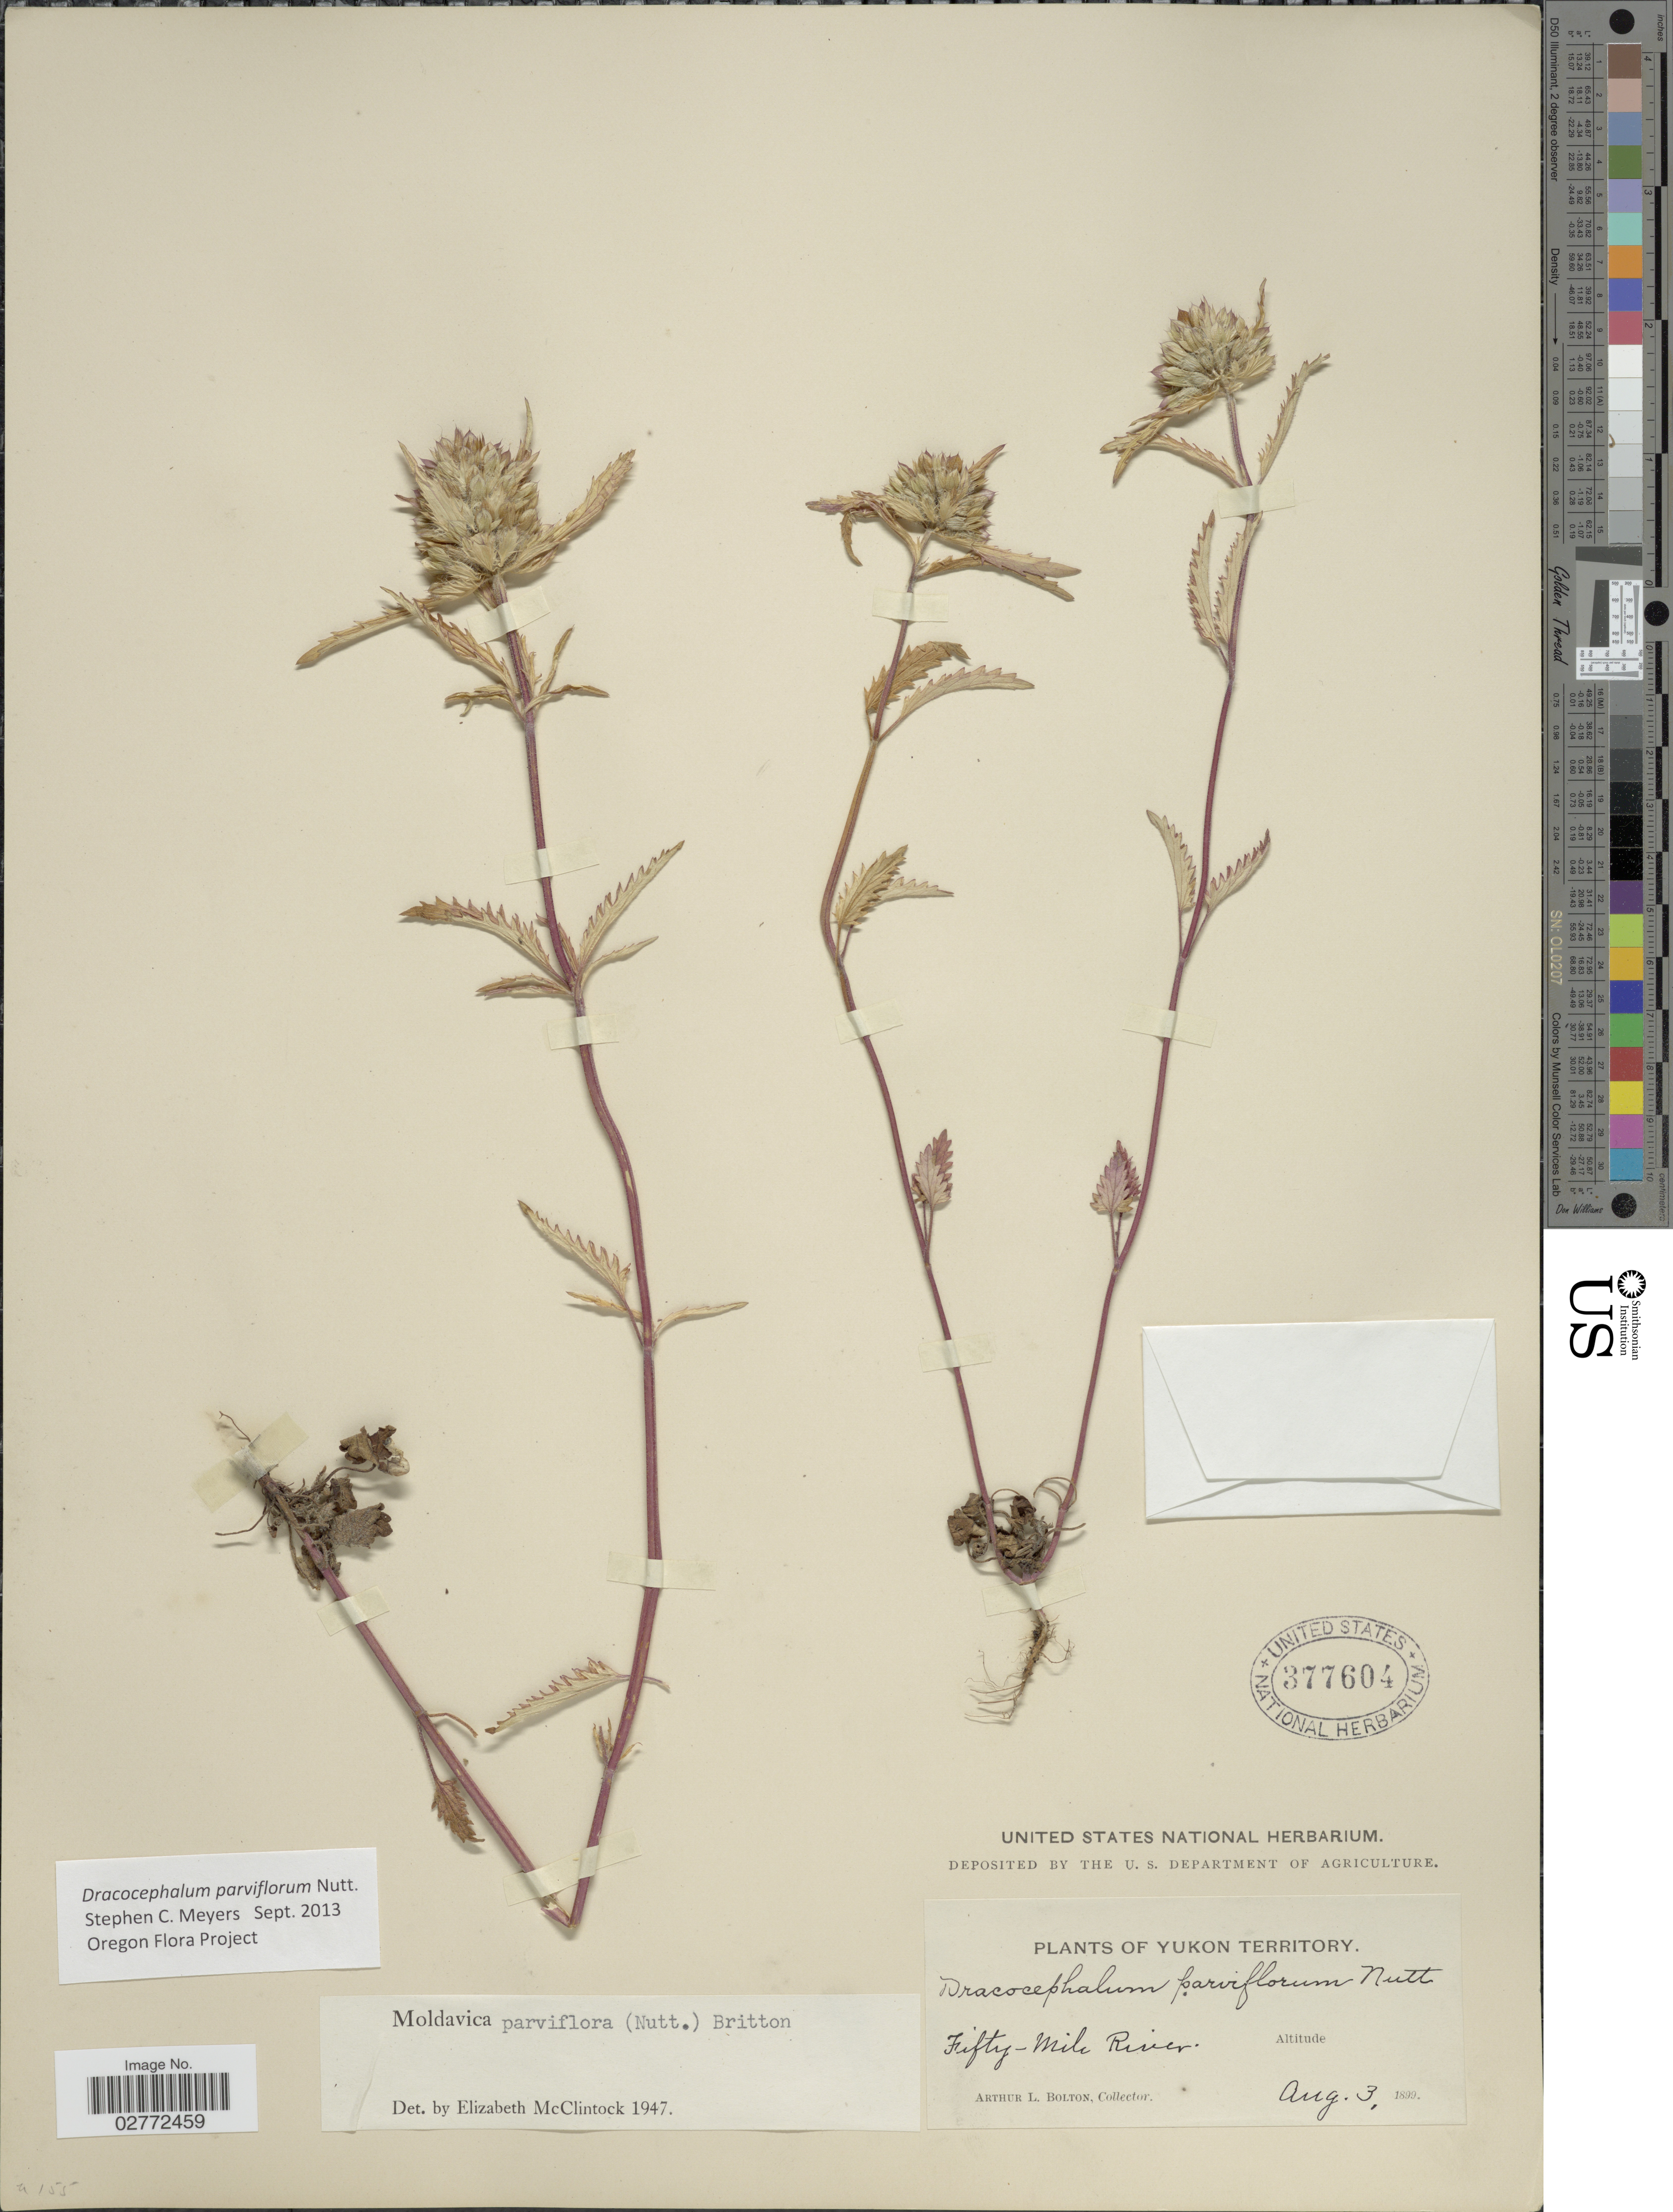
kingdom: Plantae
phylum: Tracheophyta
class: Magnoliopsida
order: Lamiales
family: Lamiaceae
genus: Dracocephalum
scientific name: Dracocephalum parviflorum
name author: Nutt.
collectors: A. Bolton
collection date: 1899-08-03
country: Canada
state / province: Yukon Territory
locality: Fifty-Mile River.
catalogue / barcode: US 377604